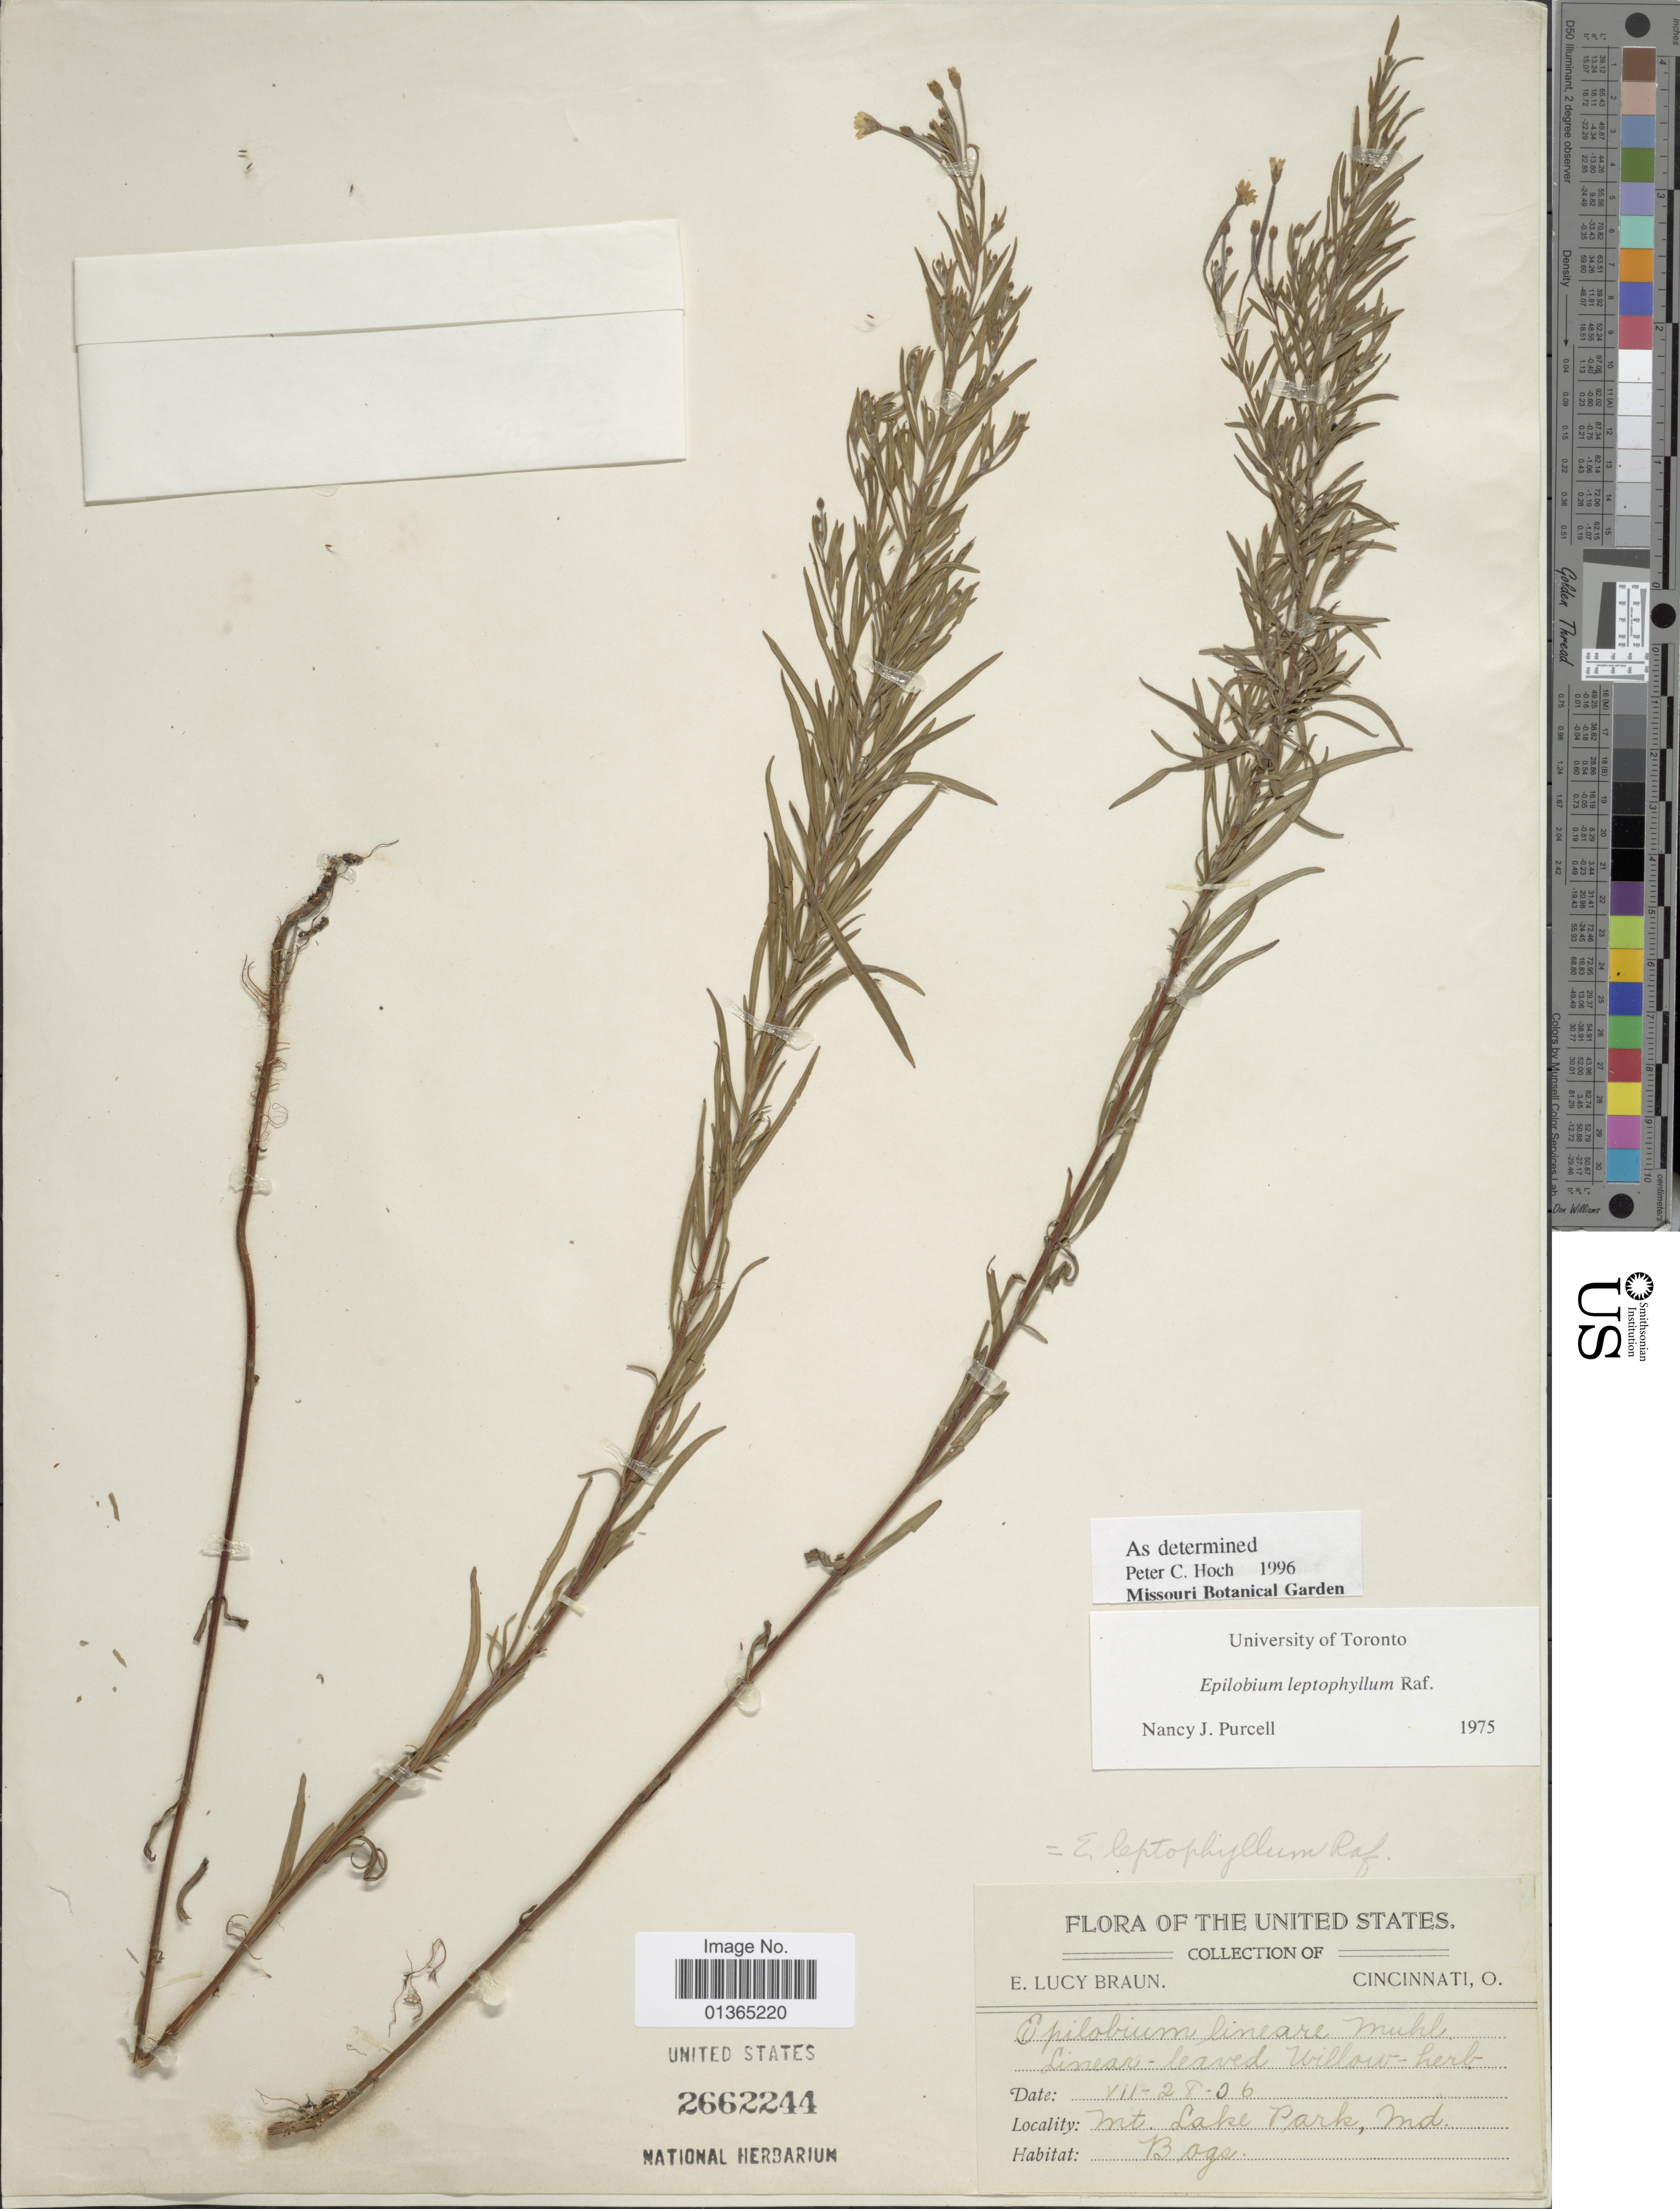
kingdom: Plantae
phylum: Tracheophyta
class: Magnoliopsida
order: Myrtales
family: Onagraceae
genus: Epilobium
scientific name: Epilobium leptophyllum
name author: Raf.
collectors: E. L. Braun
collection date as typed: Transcribed d/m/y: 28/7/6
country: United States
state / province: Maryland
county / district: Garrett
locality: Mt. Lake Park, Md.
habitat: Bogs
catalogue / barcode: US 2662244